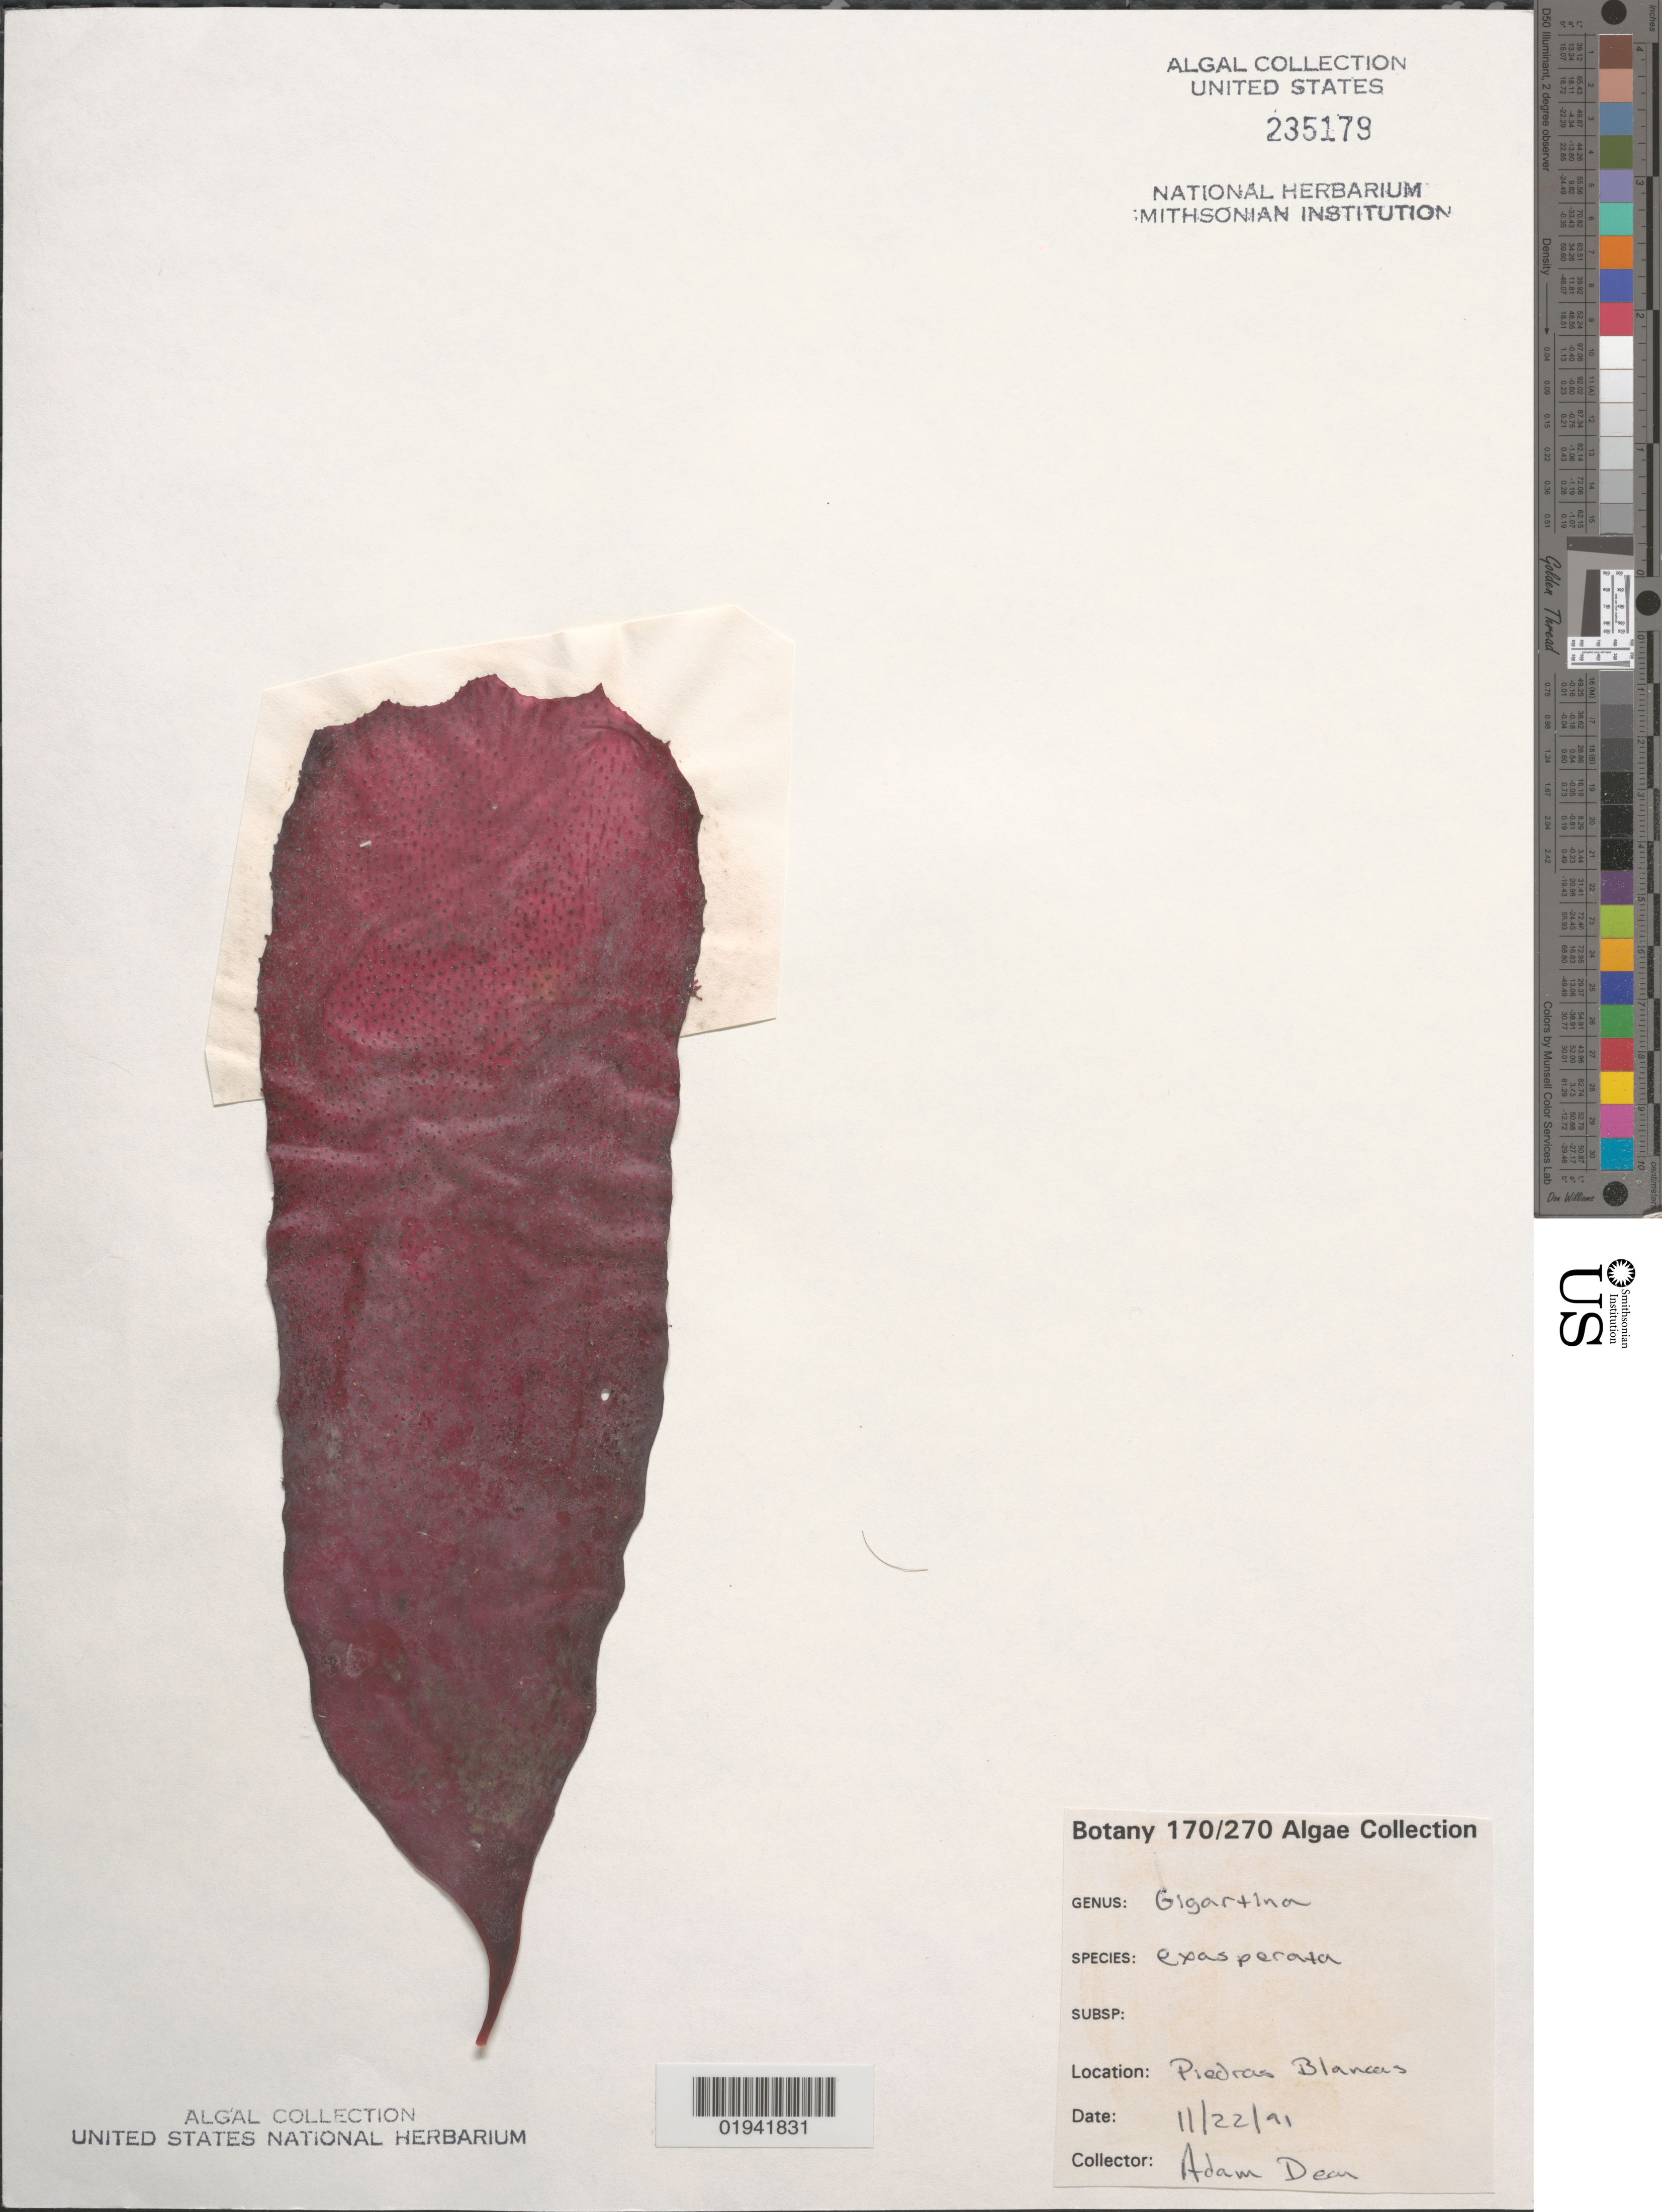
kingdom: Plantae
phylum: Rhodophyta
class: Florideophyceae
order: Gigartinales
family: Gigartinaceae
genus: Chondracanthus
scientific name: Chondracanthus exasperatus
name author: (Harv. & J. Bailey) J.R. Hughey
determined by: Algae name updating Project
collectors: A. Dean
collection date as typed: Transcribed d/m/y: 22/11/91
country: United States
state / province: California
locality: Piedras Blancas.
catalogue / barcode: US 235179